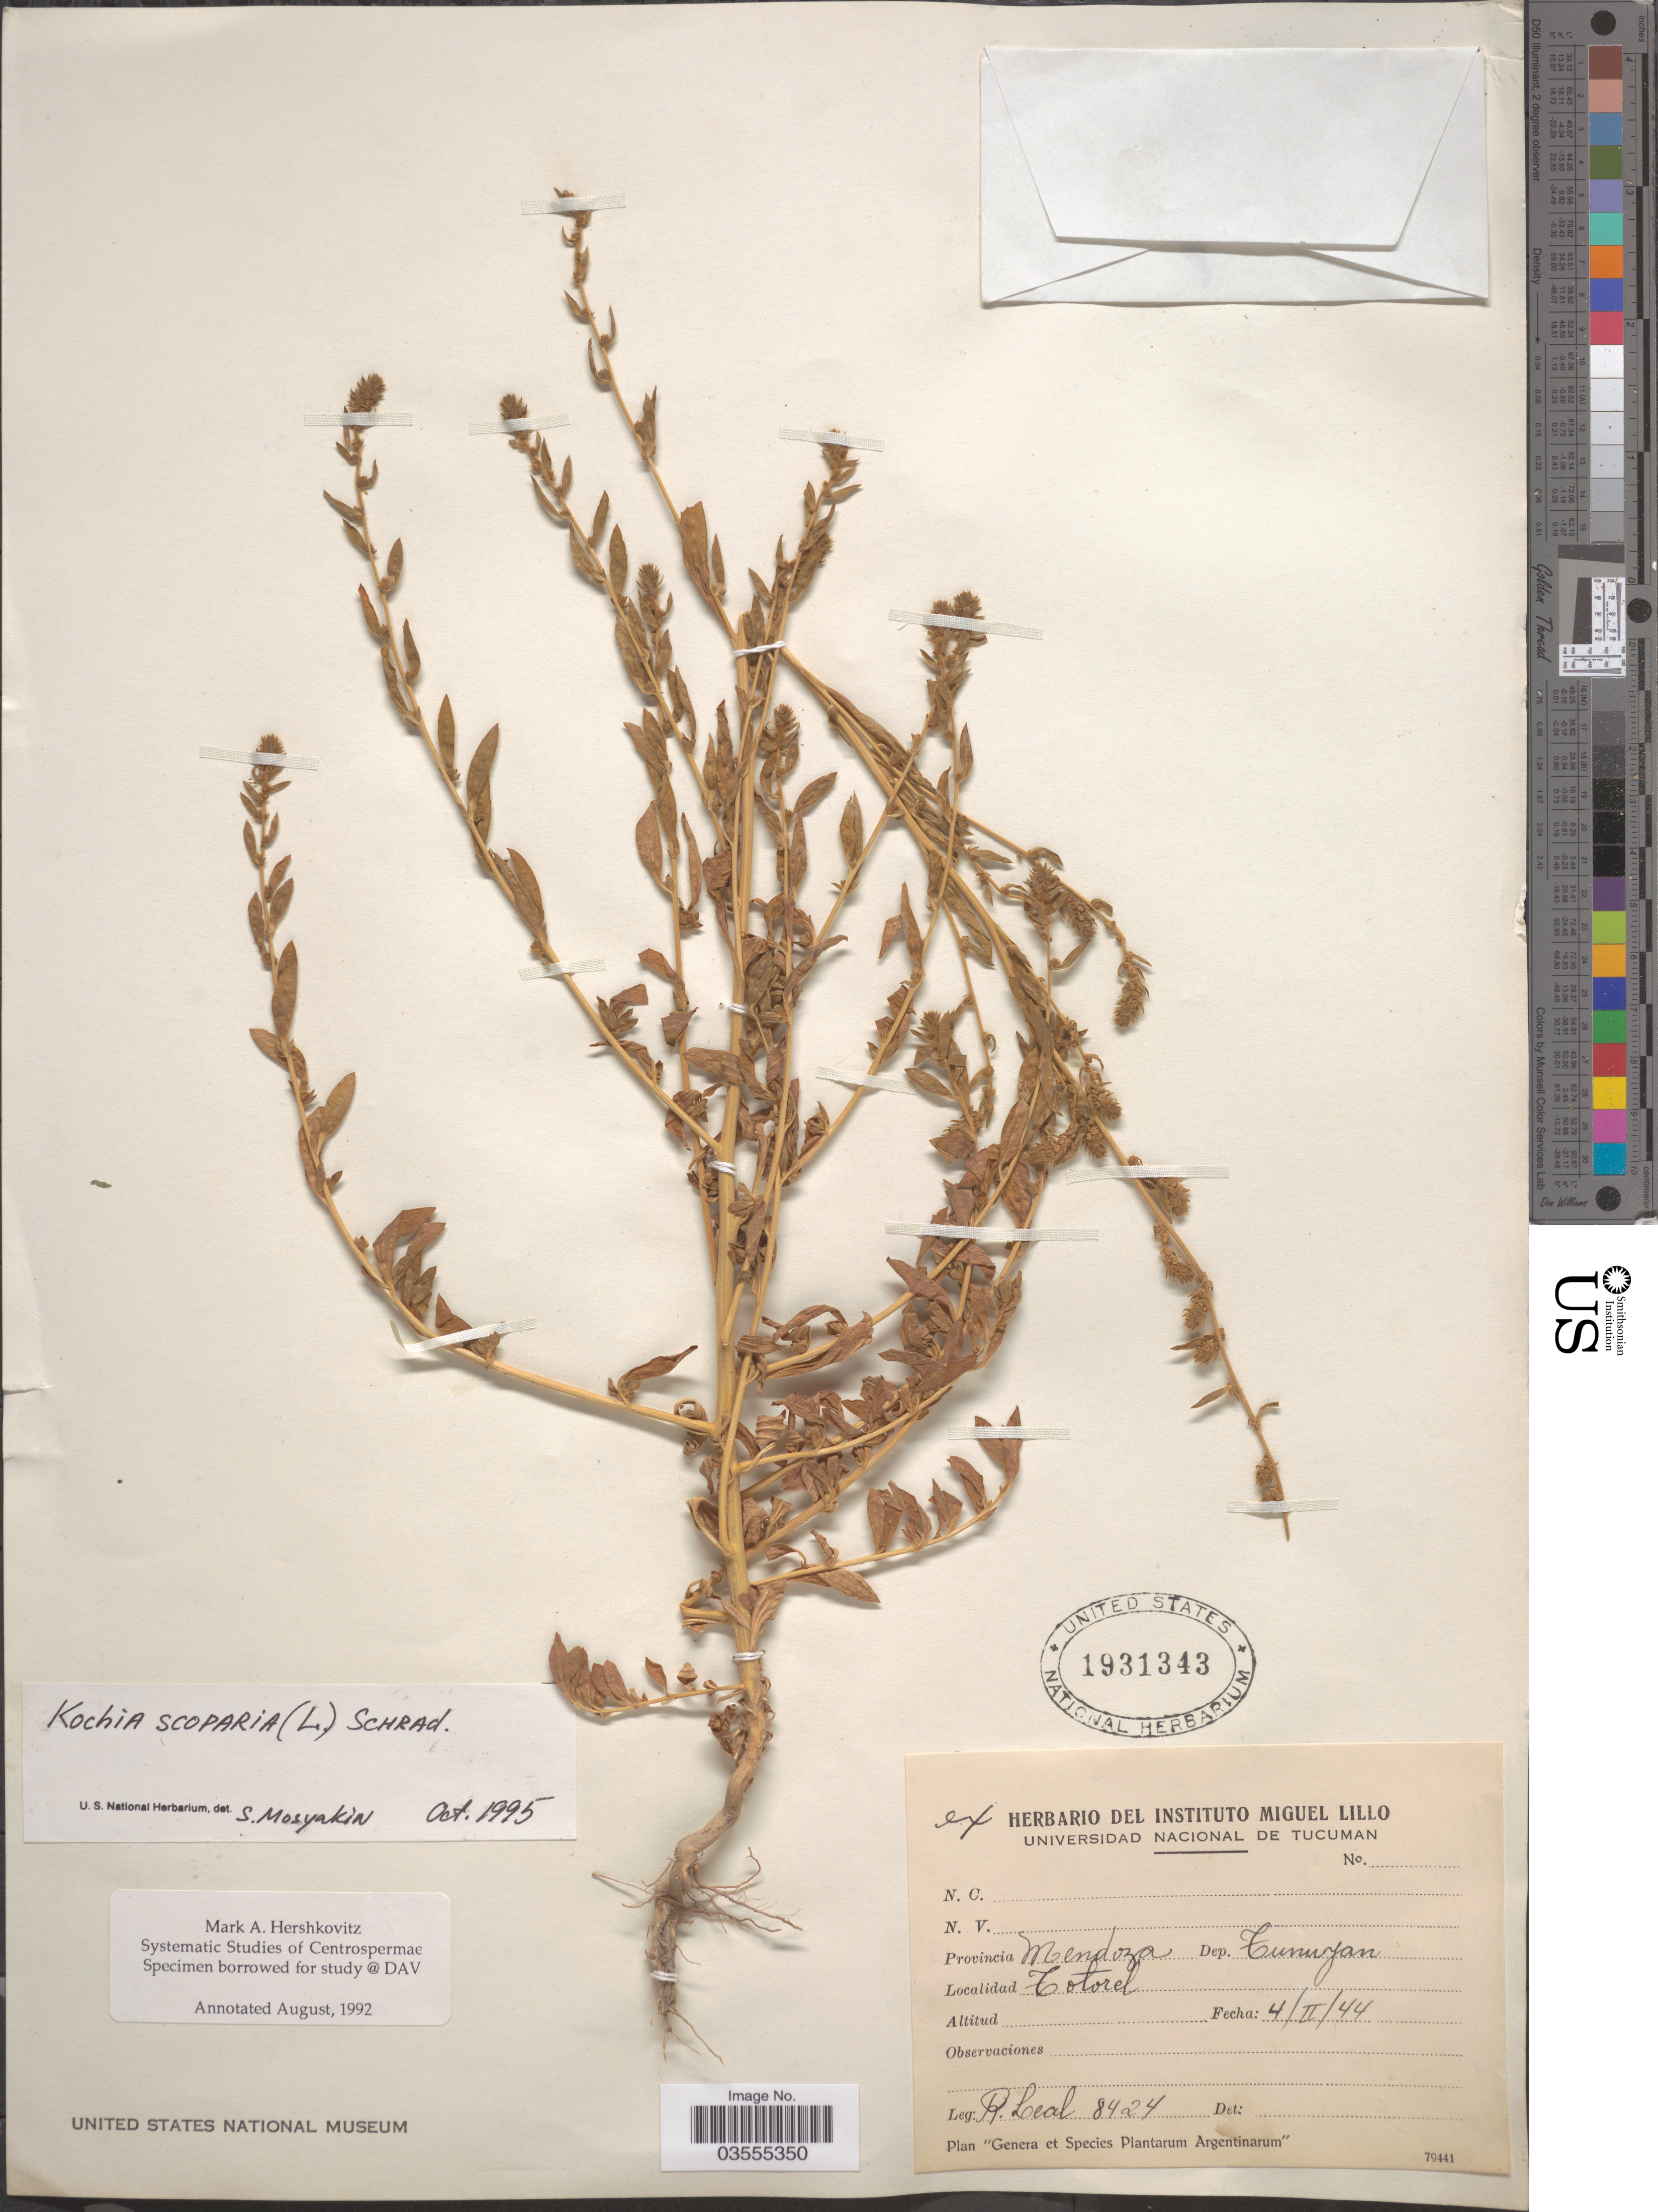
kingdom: Plantae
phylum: Tracheophyta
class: Magnoliopsida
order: Caryophyllales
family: Amaranthaceae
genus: Bassia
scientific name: Bassia scoparia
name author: (L.) Voss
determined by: U.S. National Herbarium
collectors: R. Leal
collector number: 8424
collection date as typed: Transcribed d/m/y: 4/2/44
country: Argentina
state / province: Mendoza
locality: Dep. Tunuyán. Totorel. [interpreted]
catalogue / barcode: US 1931343